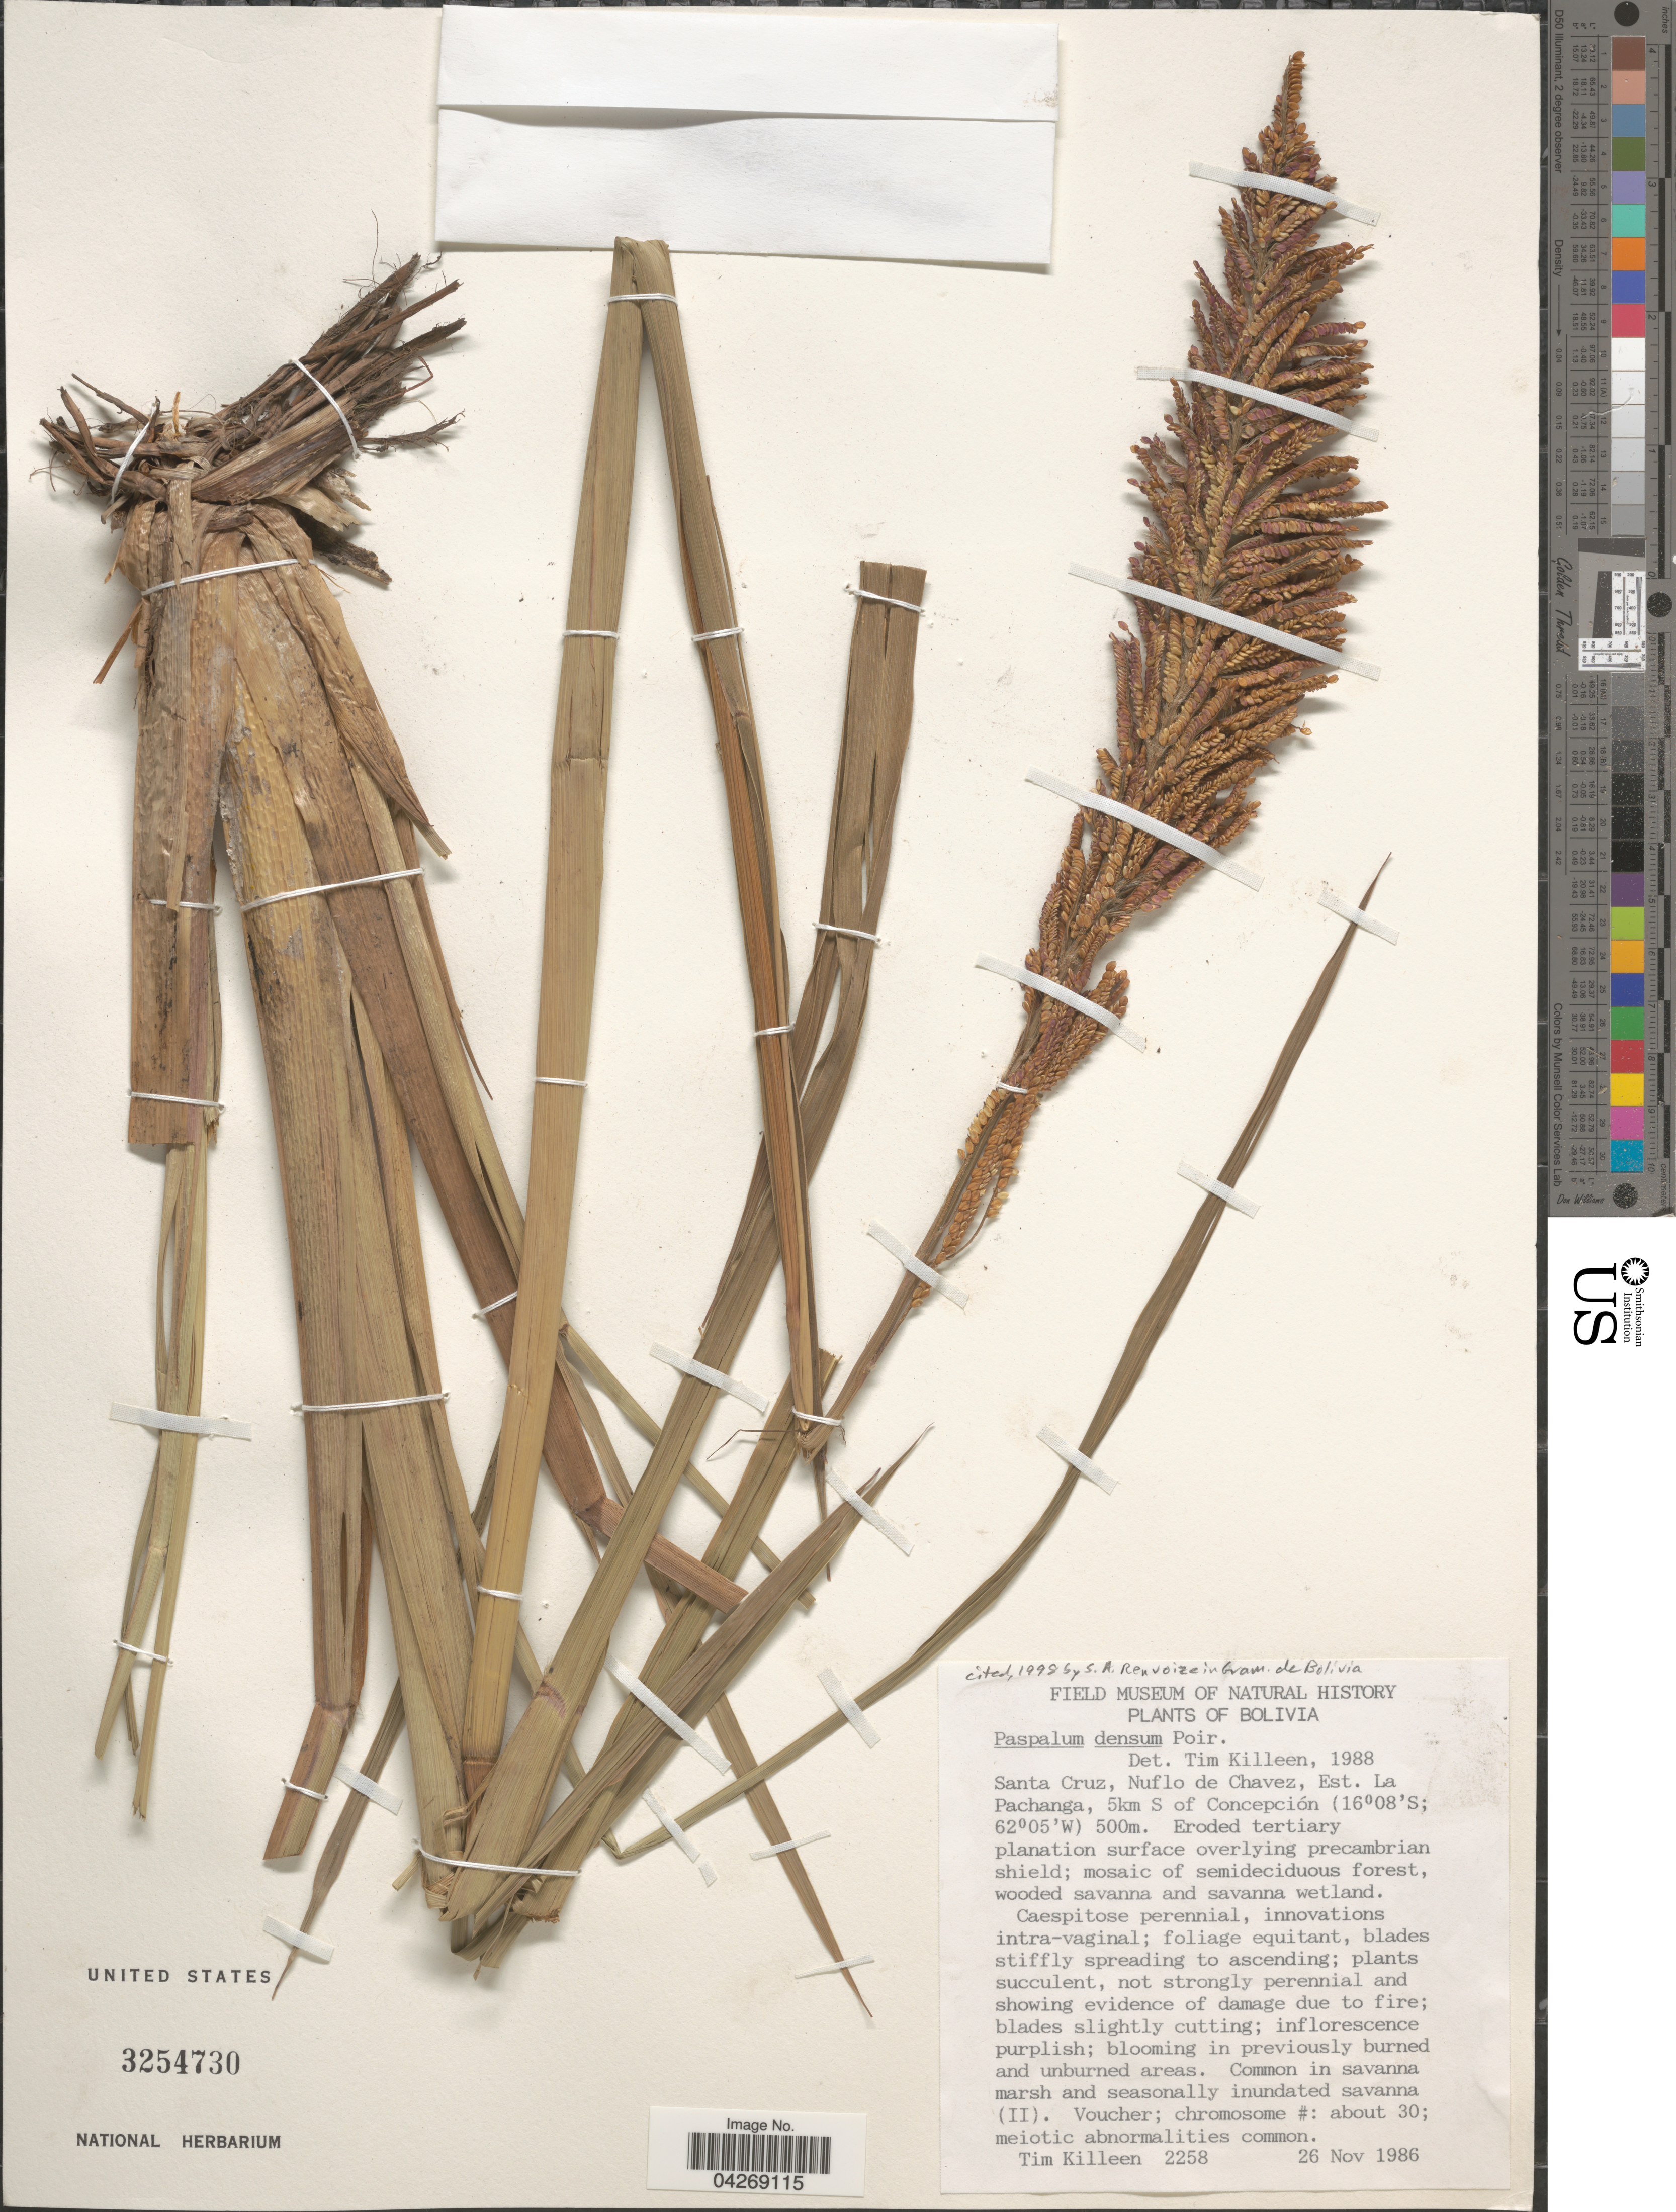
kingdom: Plantae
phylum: Tracheophyta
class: Liliopsida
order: Poales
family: Poaceae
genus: Paspalum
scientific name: Paspalum densum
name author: Poir.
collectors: T. J. Killeen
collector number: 2258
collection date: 1986-11-26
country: Bolivia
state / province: Santa Cruz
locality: Nuflo de Chavez, Est. La Pachanga, 5km S of Concepción.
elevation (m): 500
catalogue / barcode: US 3254730